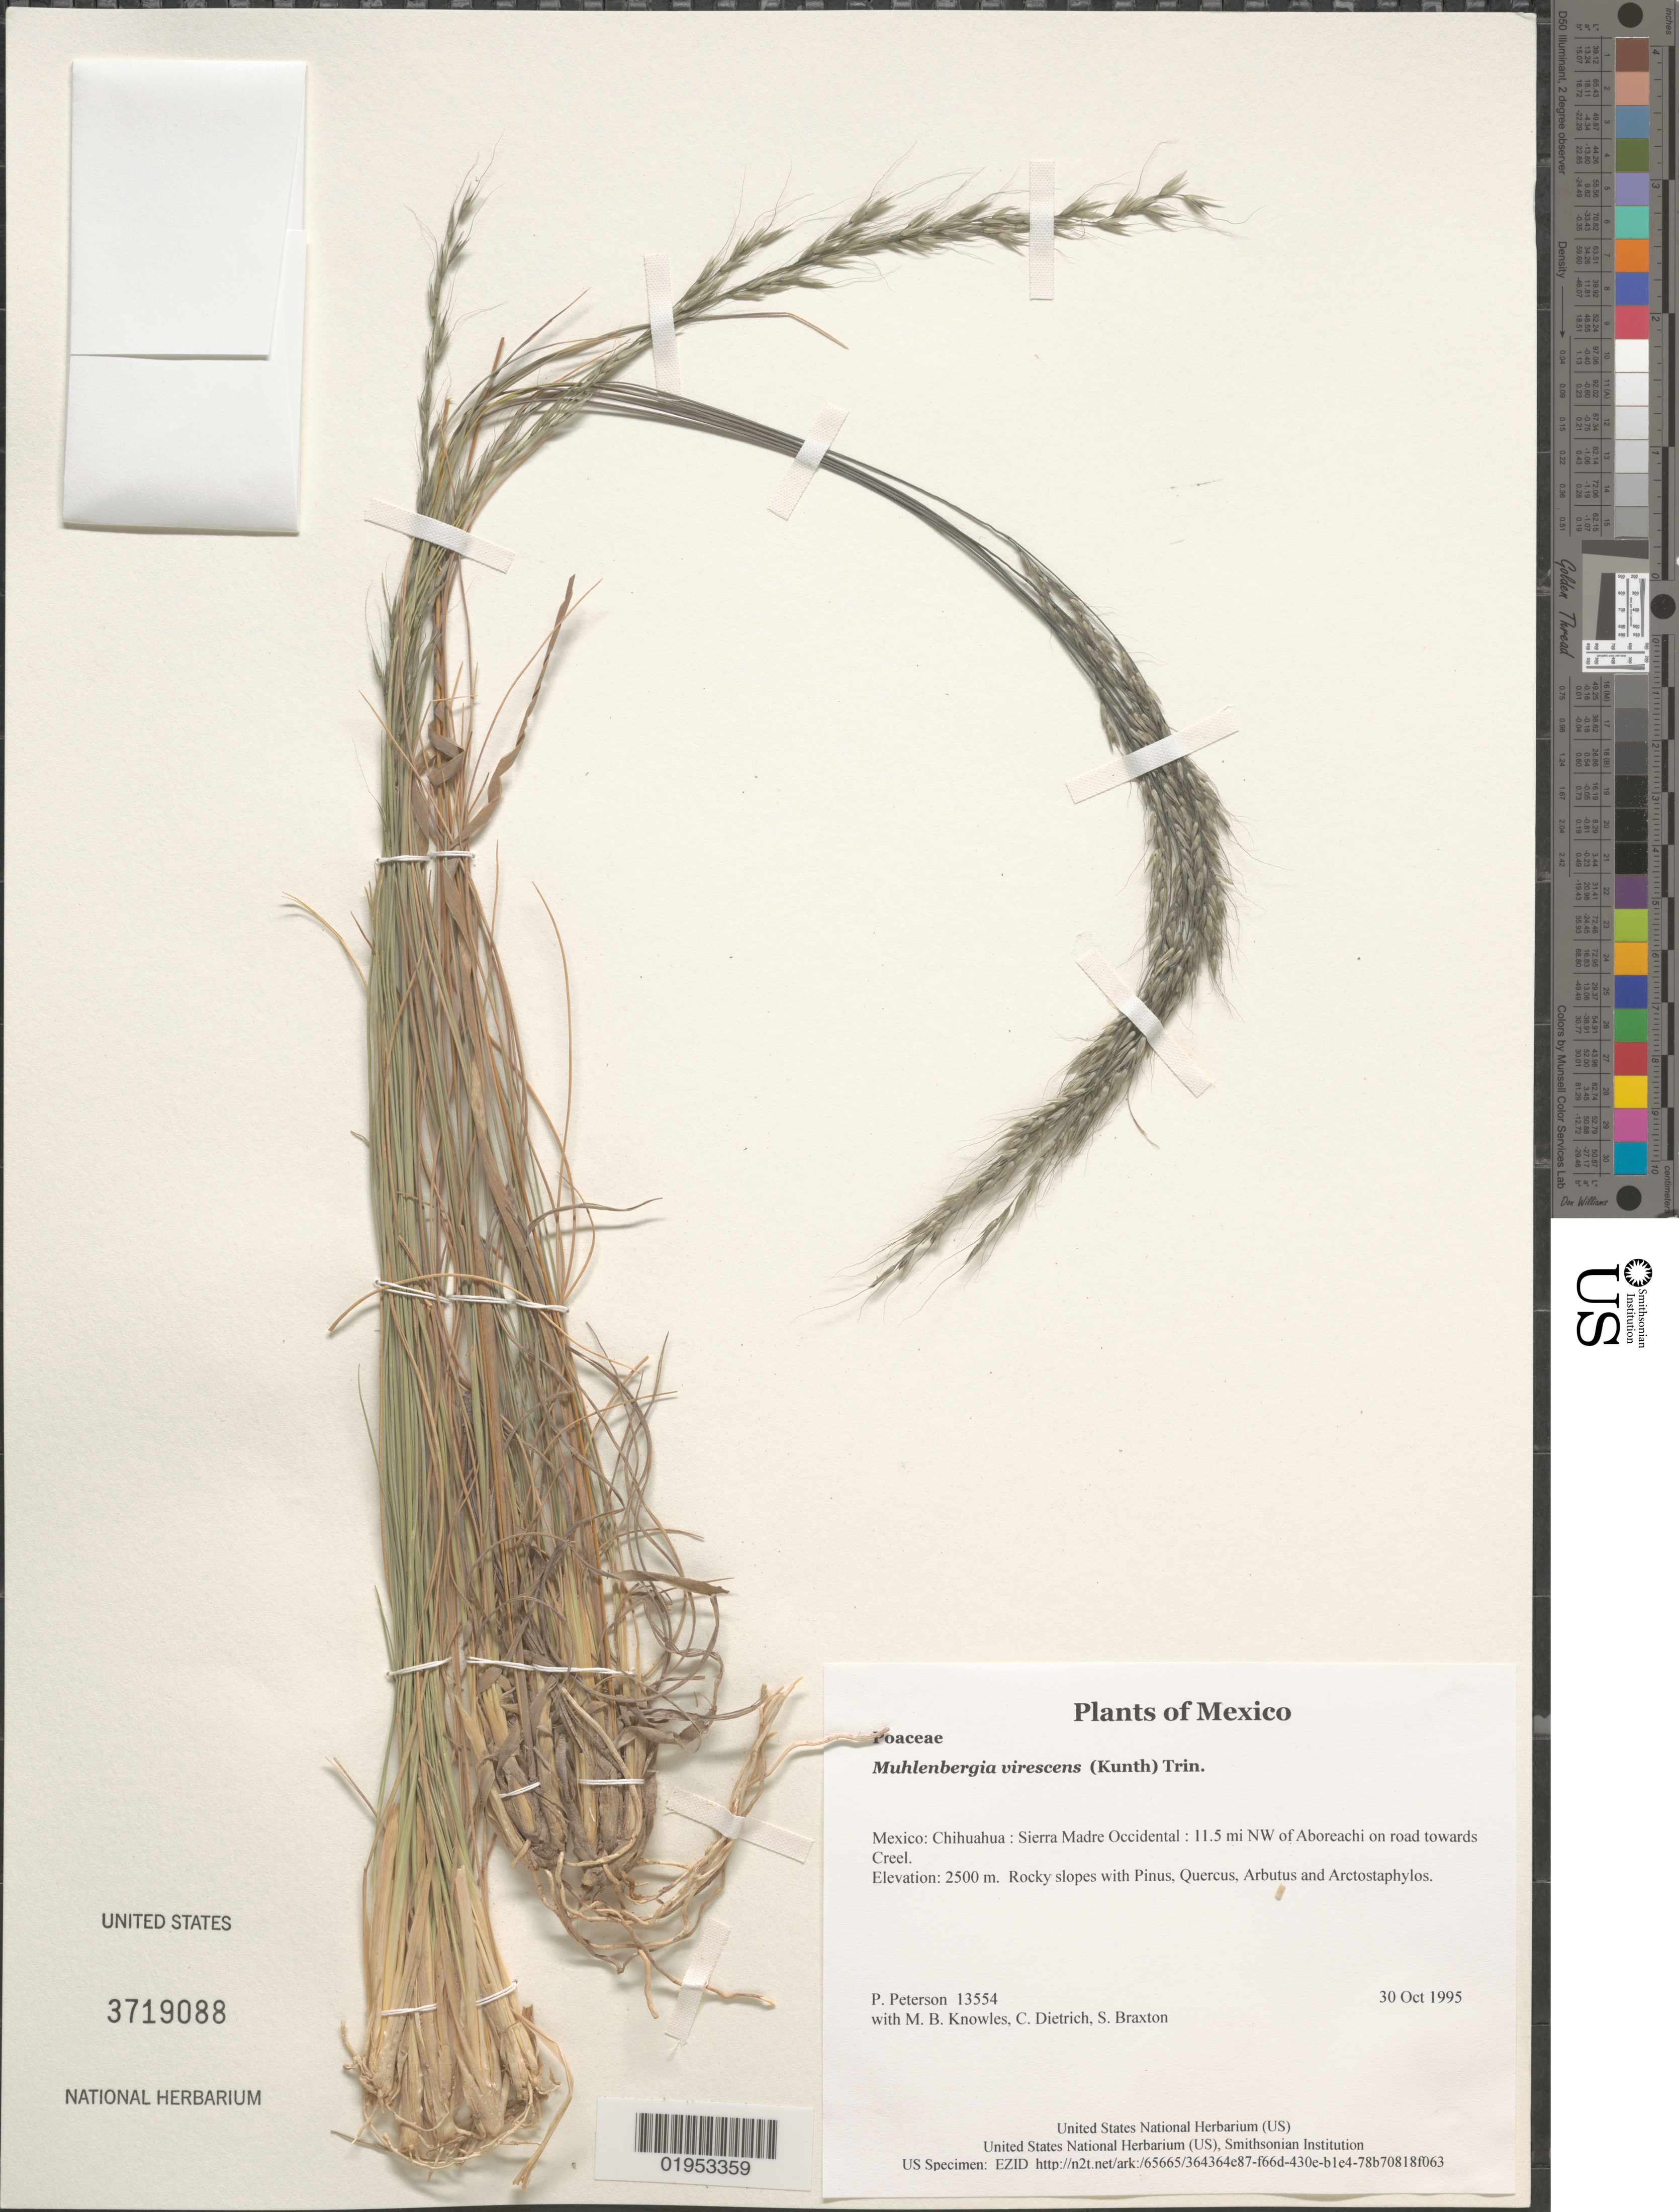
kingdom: Plantae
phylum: Tracheophyta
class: Magnoliopsida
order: Fabales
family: Fabaceae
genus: Zapoteca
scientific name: Zapoteca portoricensis subsp. portoricensis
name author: (Jacq.) H.M. Hern.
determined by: Hernandez, H. M., (MO), Missouri Botanical Garden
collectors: A. Méndez Ton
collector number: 4807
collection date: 1982-10-15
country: Mexico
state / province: Chiapas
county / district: Tenejapa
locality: Ojo del Río Cueva Yashsnal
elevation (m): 1500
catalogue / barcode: US 3730491